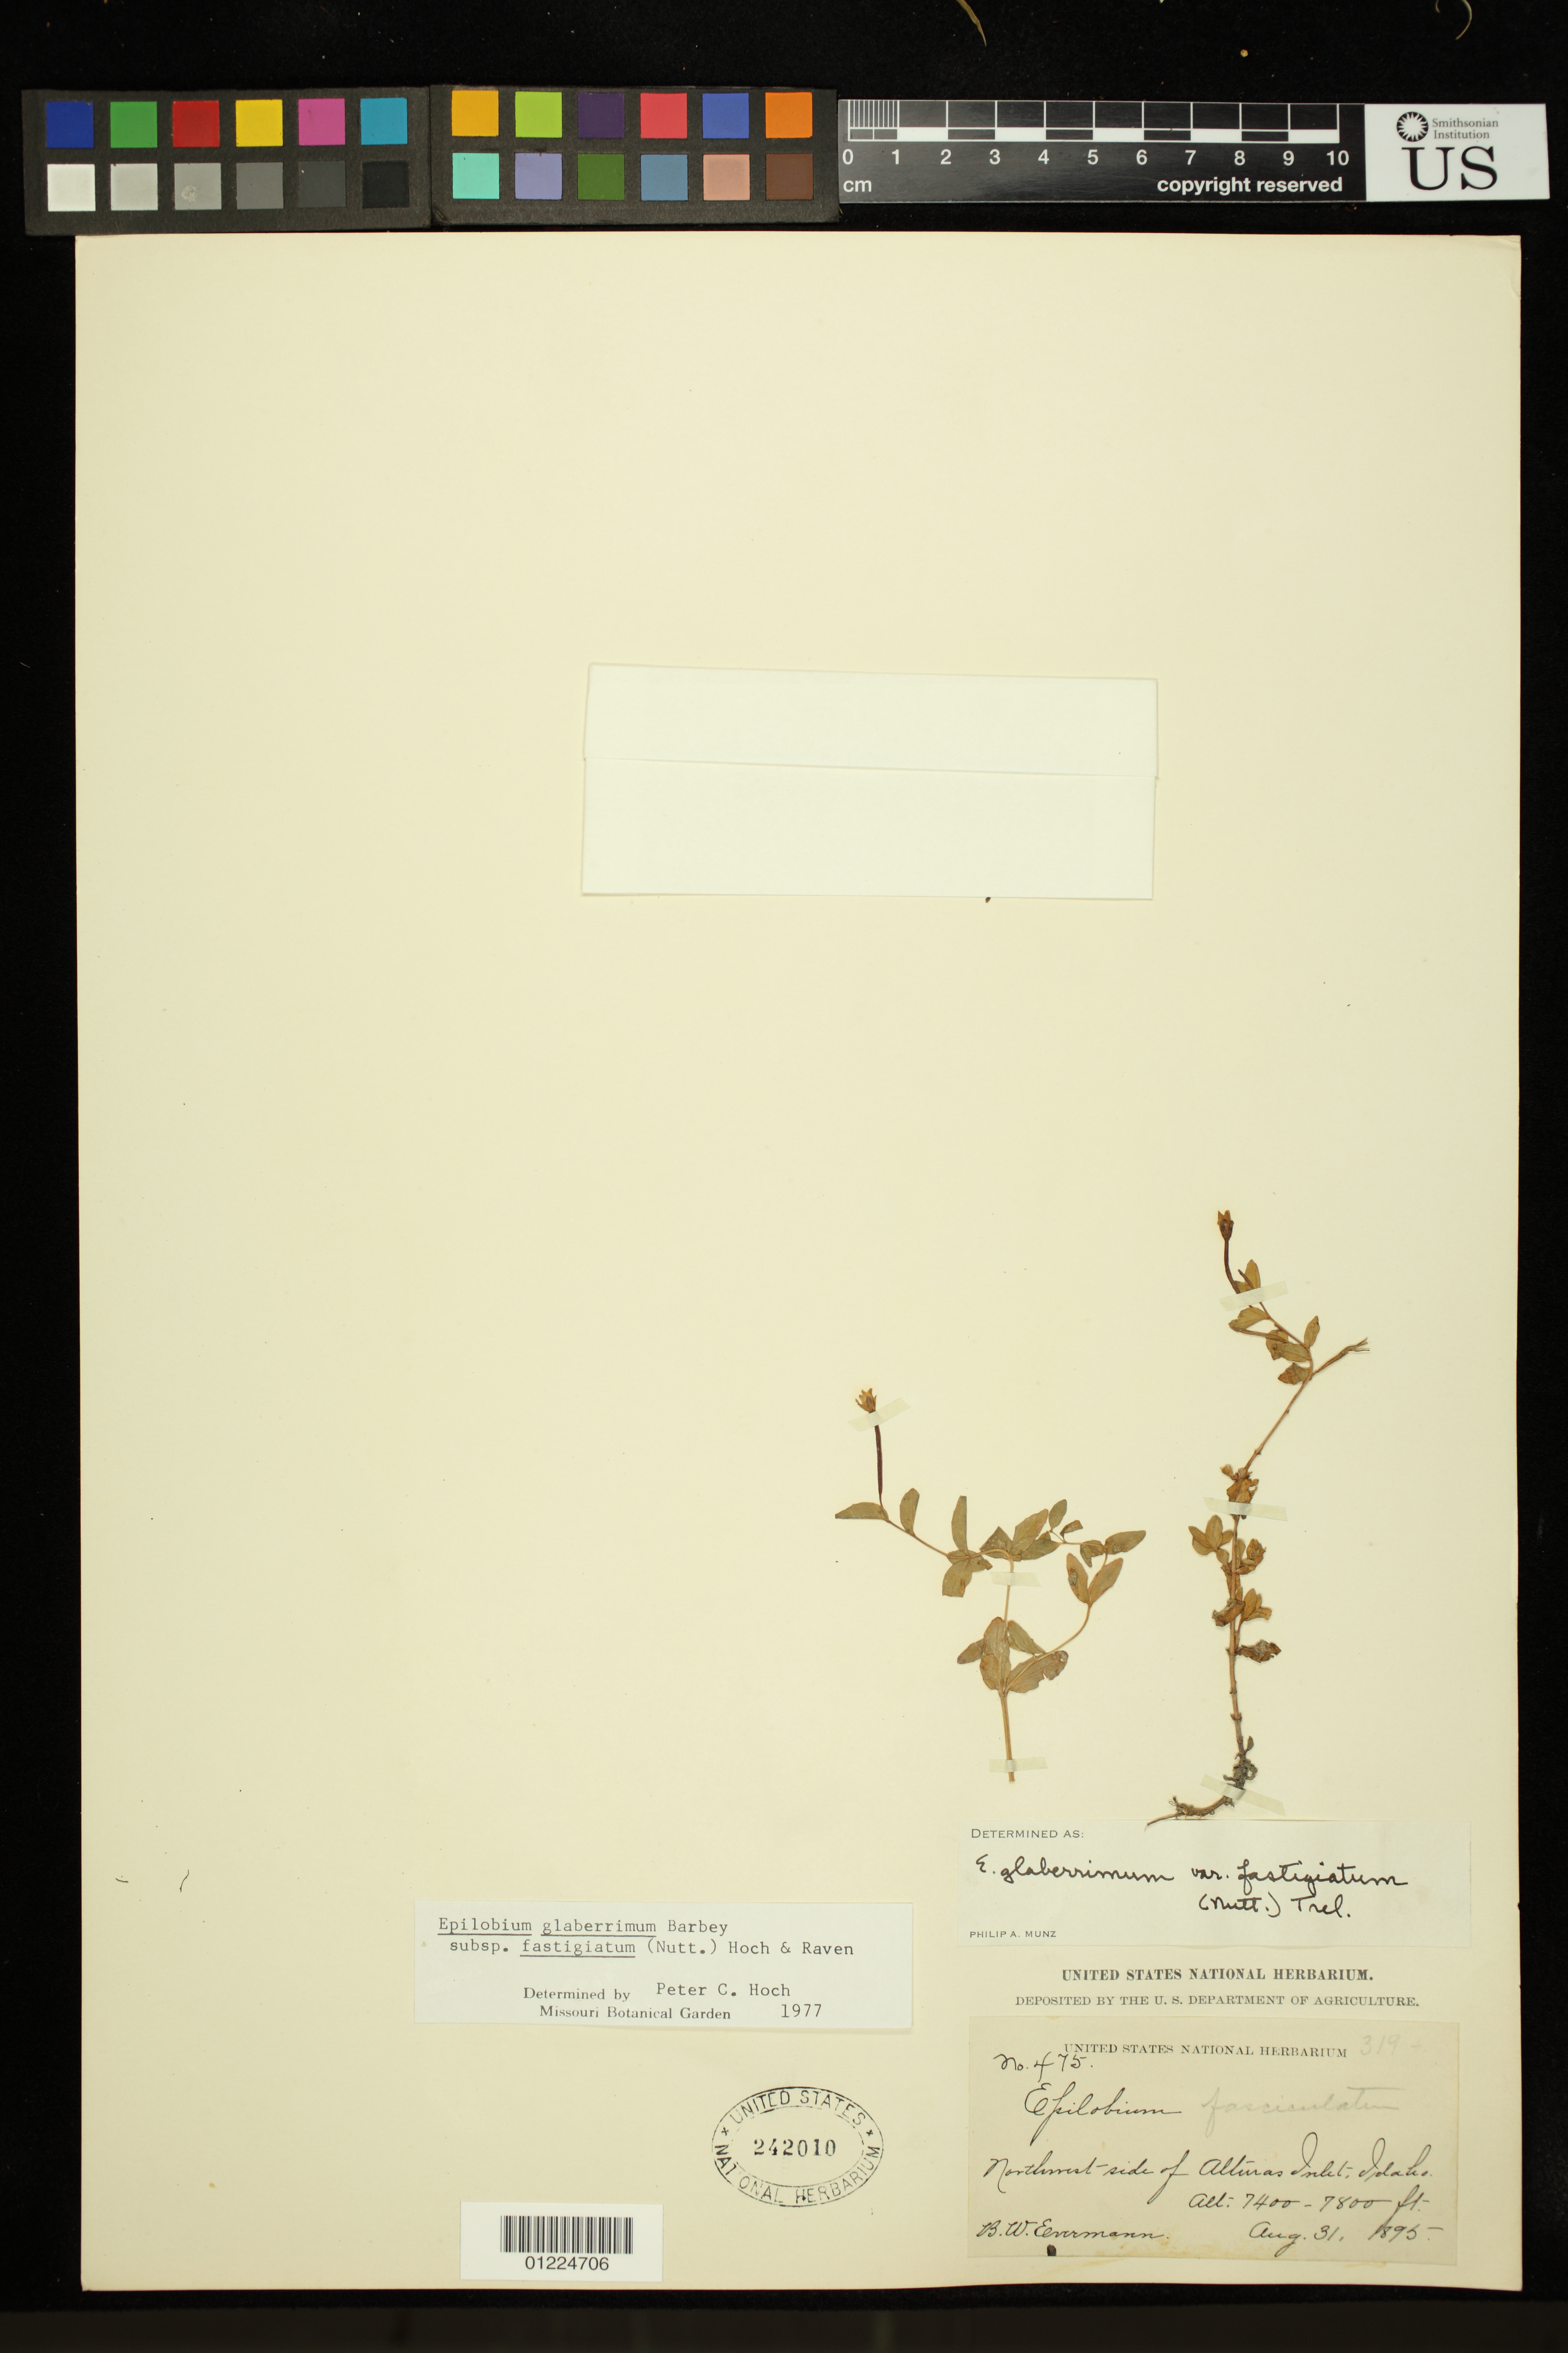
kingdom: Plantae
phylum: Tracheophyta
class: Magnoliopsida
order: Myrtales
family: Onagraceae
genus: Epilobium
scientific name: Epilobium glaberrimum subsp. fastigiatum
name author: (Nutt.) Hoch & P.H. Raven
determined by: Hoch, P. C.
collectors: B. W. Evermann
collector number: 475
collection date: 1895-08-31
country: United States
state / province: Idaho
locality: Northwest side of Altmas Inlet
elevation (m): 2256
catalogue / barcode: US 242010